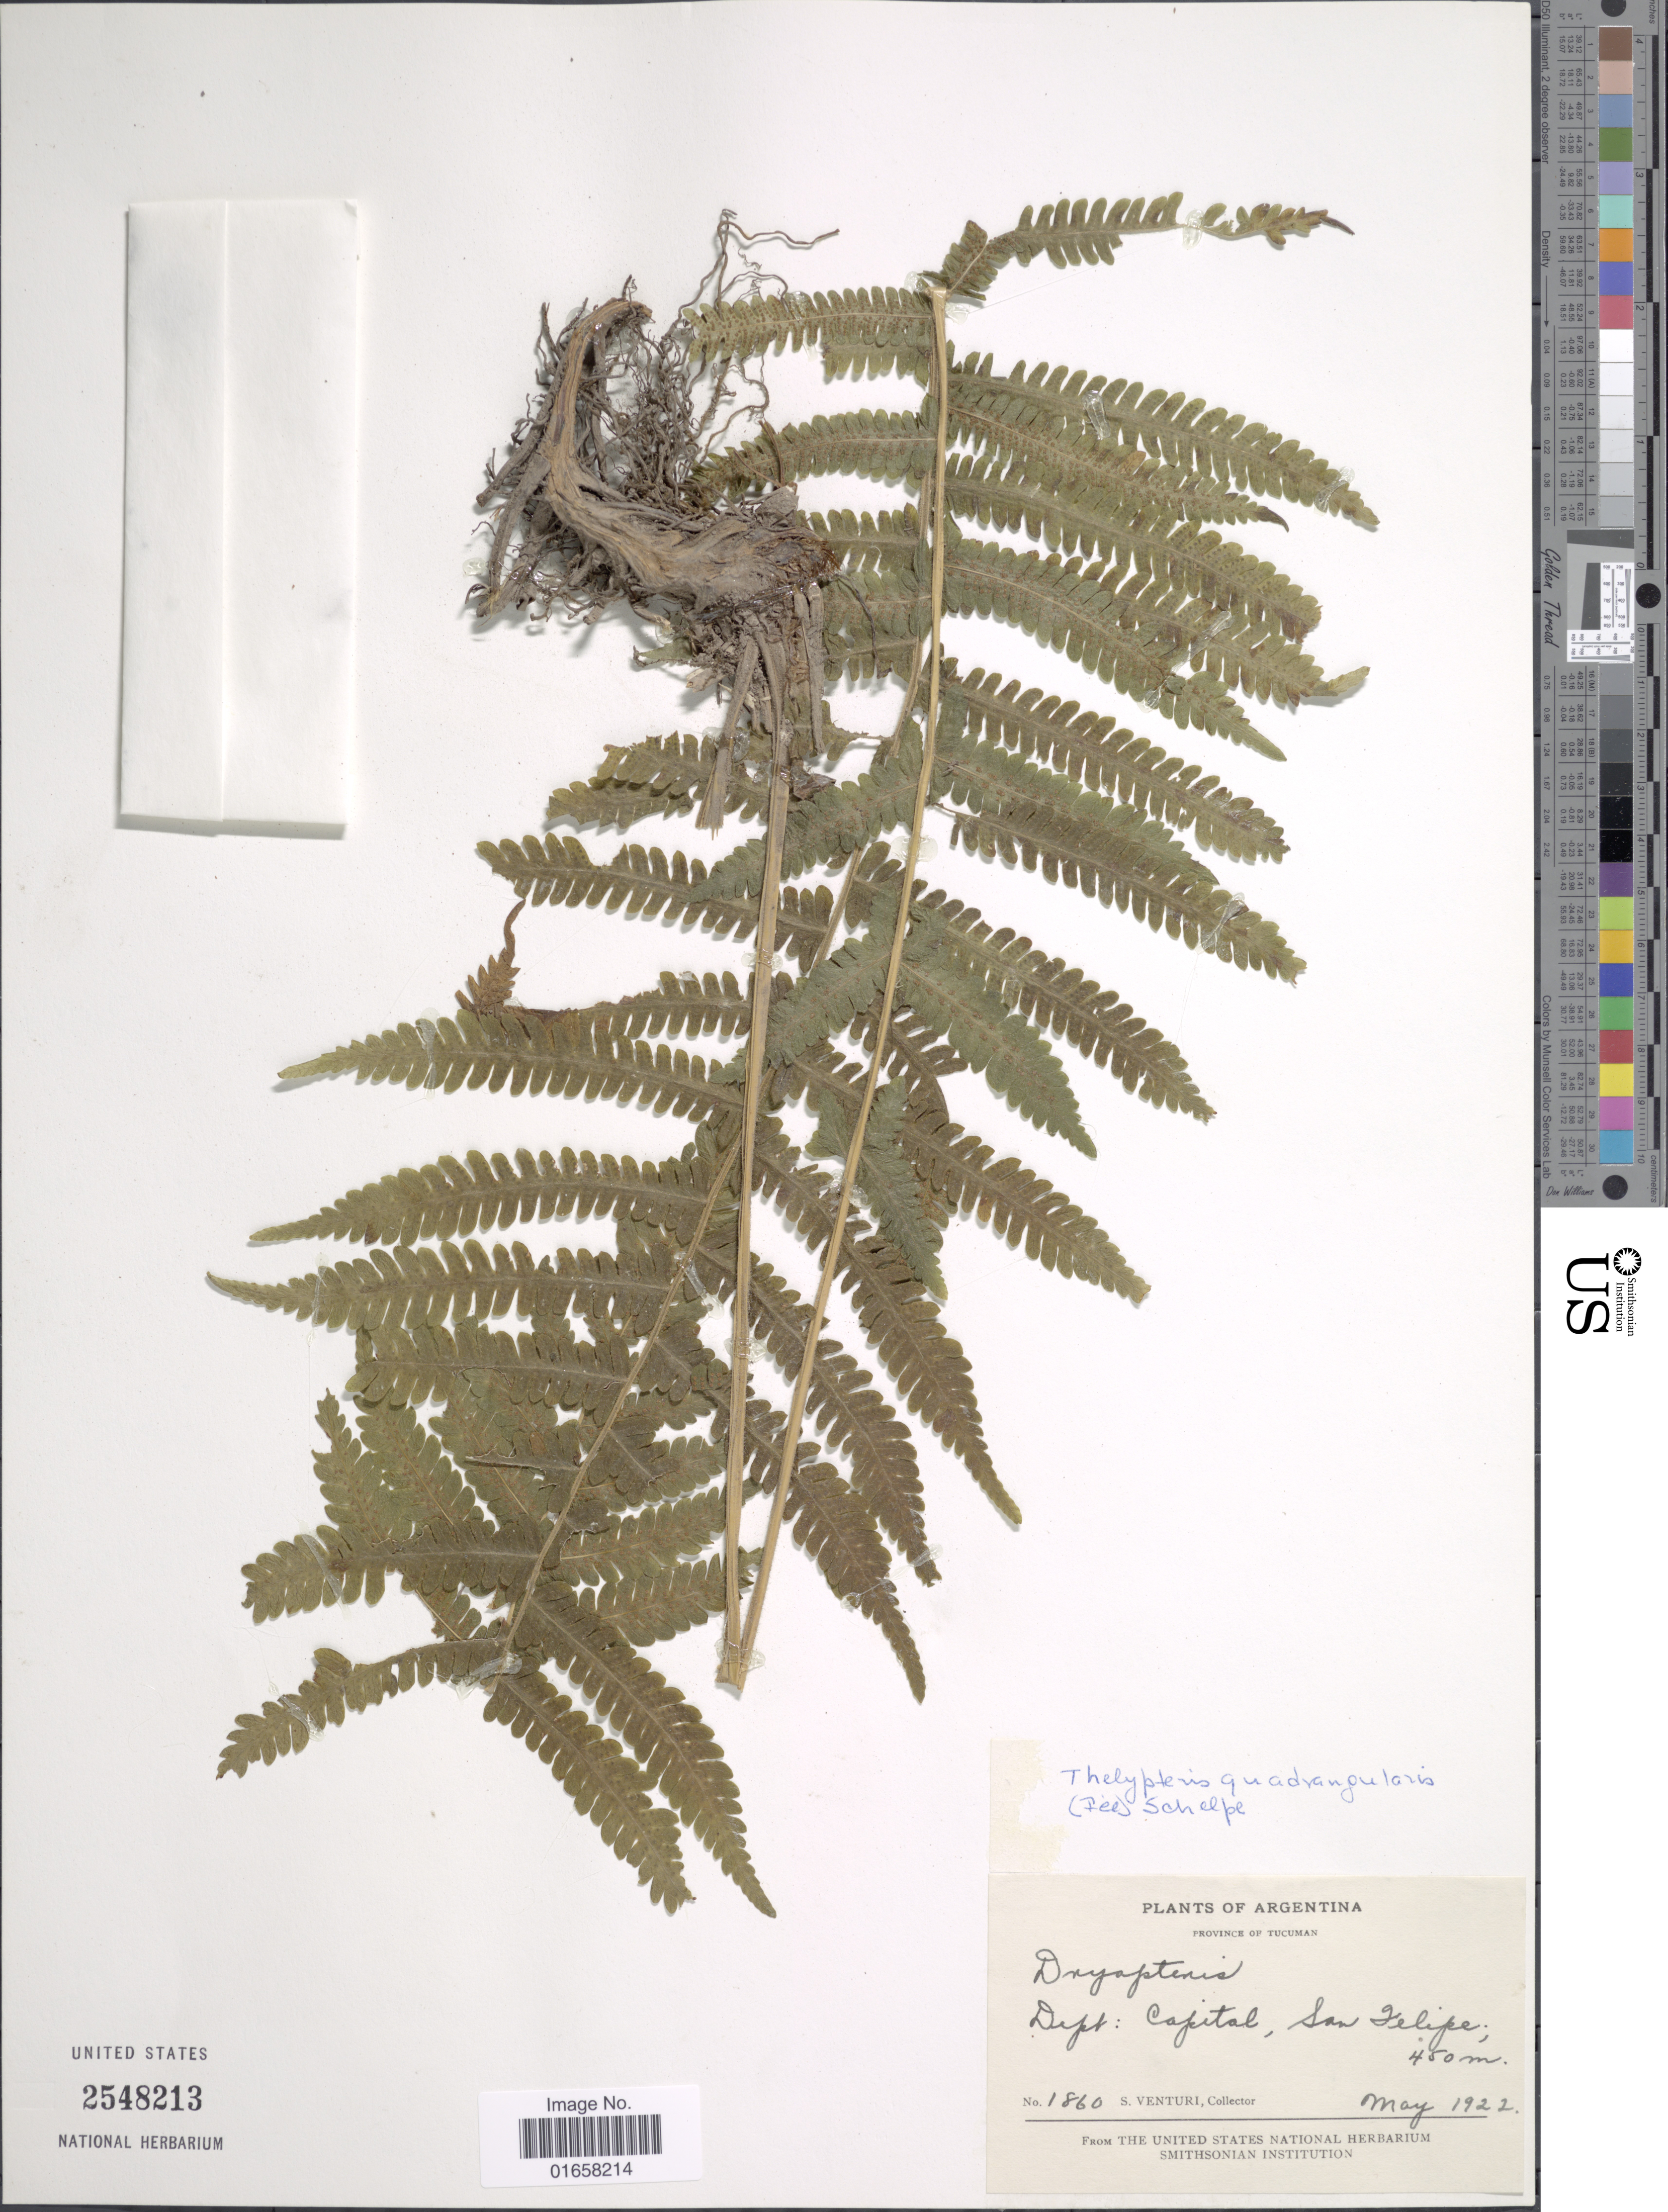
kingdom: Plantae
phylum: Tracheophyta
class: Polypodiopsida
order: Polypodiales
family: Thelypteridaceae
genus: Christella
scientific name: Christella hispidula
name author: (Decne.) Holttum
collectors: S. Venturi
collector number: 1860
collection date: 1922-05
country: Argentina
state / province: Tucuman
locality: Province of Tucuman, dept.: capital, San Felipe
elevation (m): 450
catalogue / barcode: US 2548213